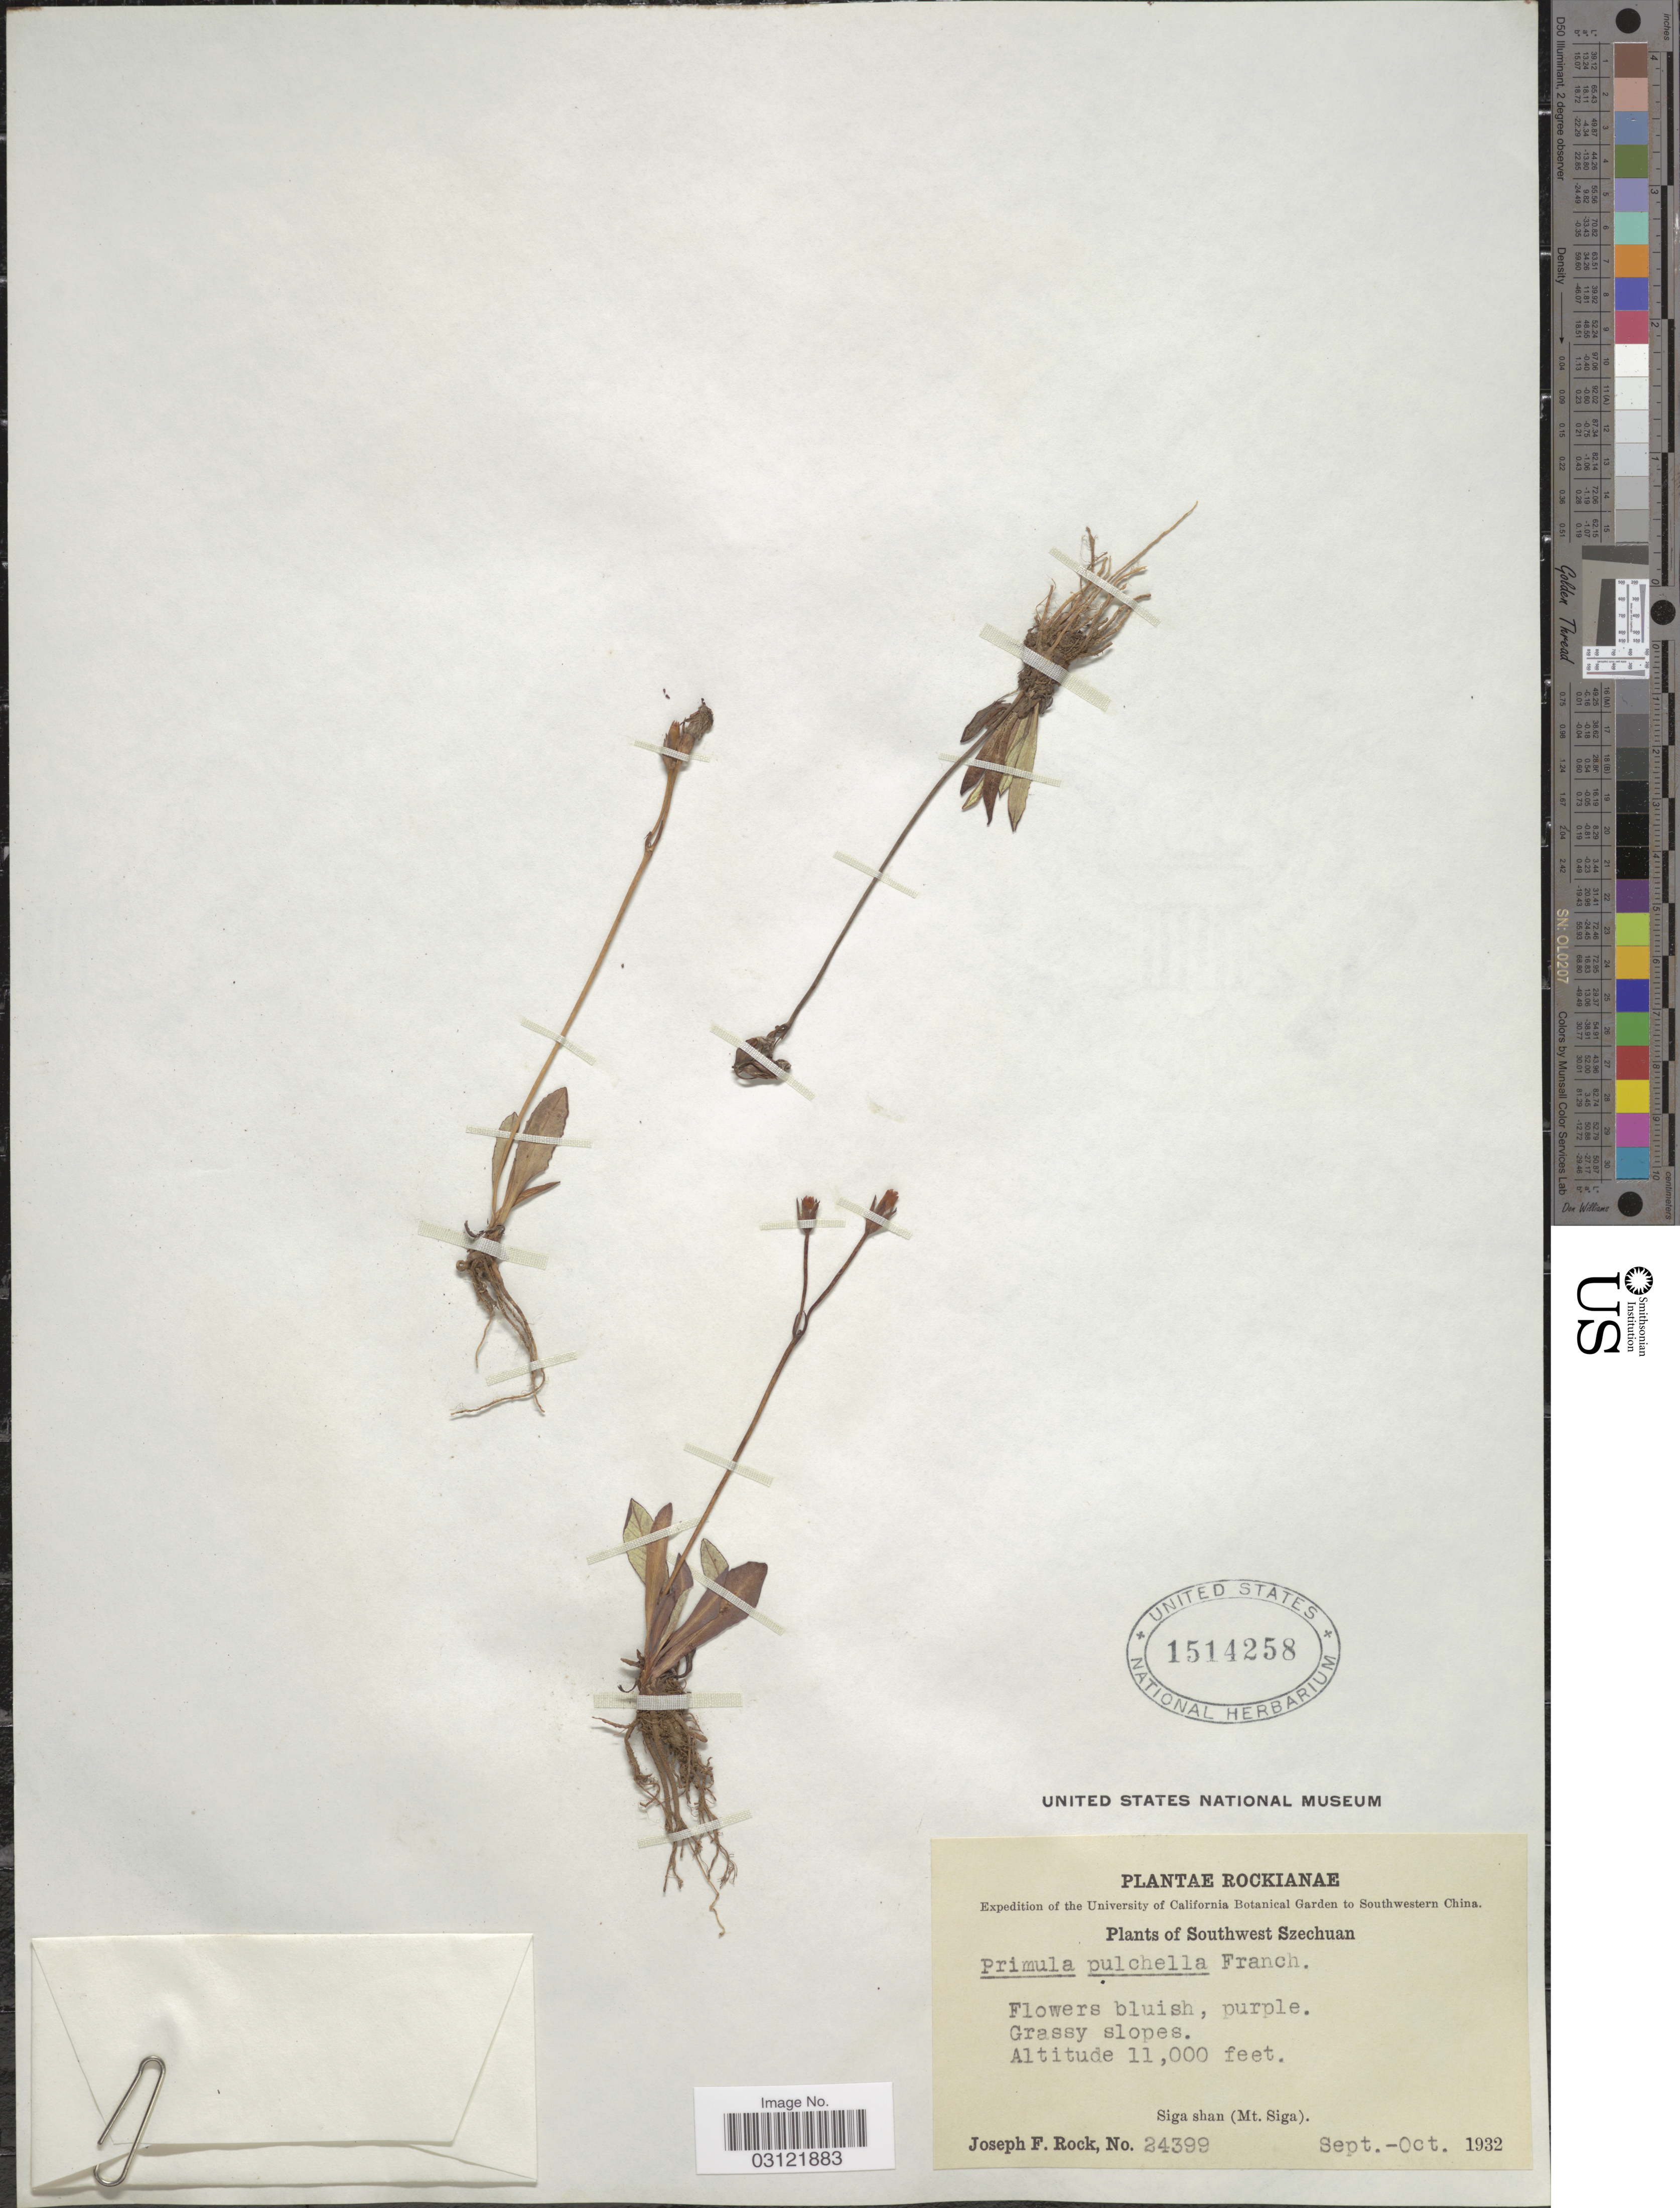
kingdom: Plantae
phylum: Tracheophyta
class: Magnoliopsida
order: Ericales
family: Primulaceae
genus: Primula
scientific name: Primula pulchella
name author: Franch.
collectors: J. F. Rock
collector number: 24399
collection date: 1932-09/1932-10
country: China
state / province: Sichuan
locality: Southwestern China. Southwest Szechuan. Siga shan (Mt. Siga).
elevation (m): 3353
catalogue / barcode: US 1514258